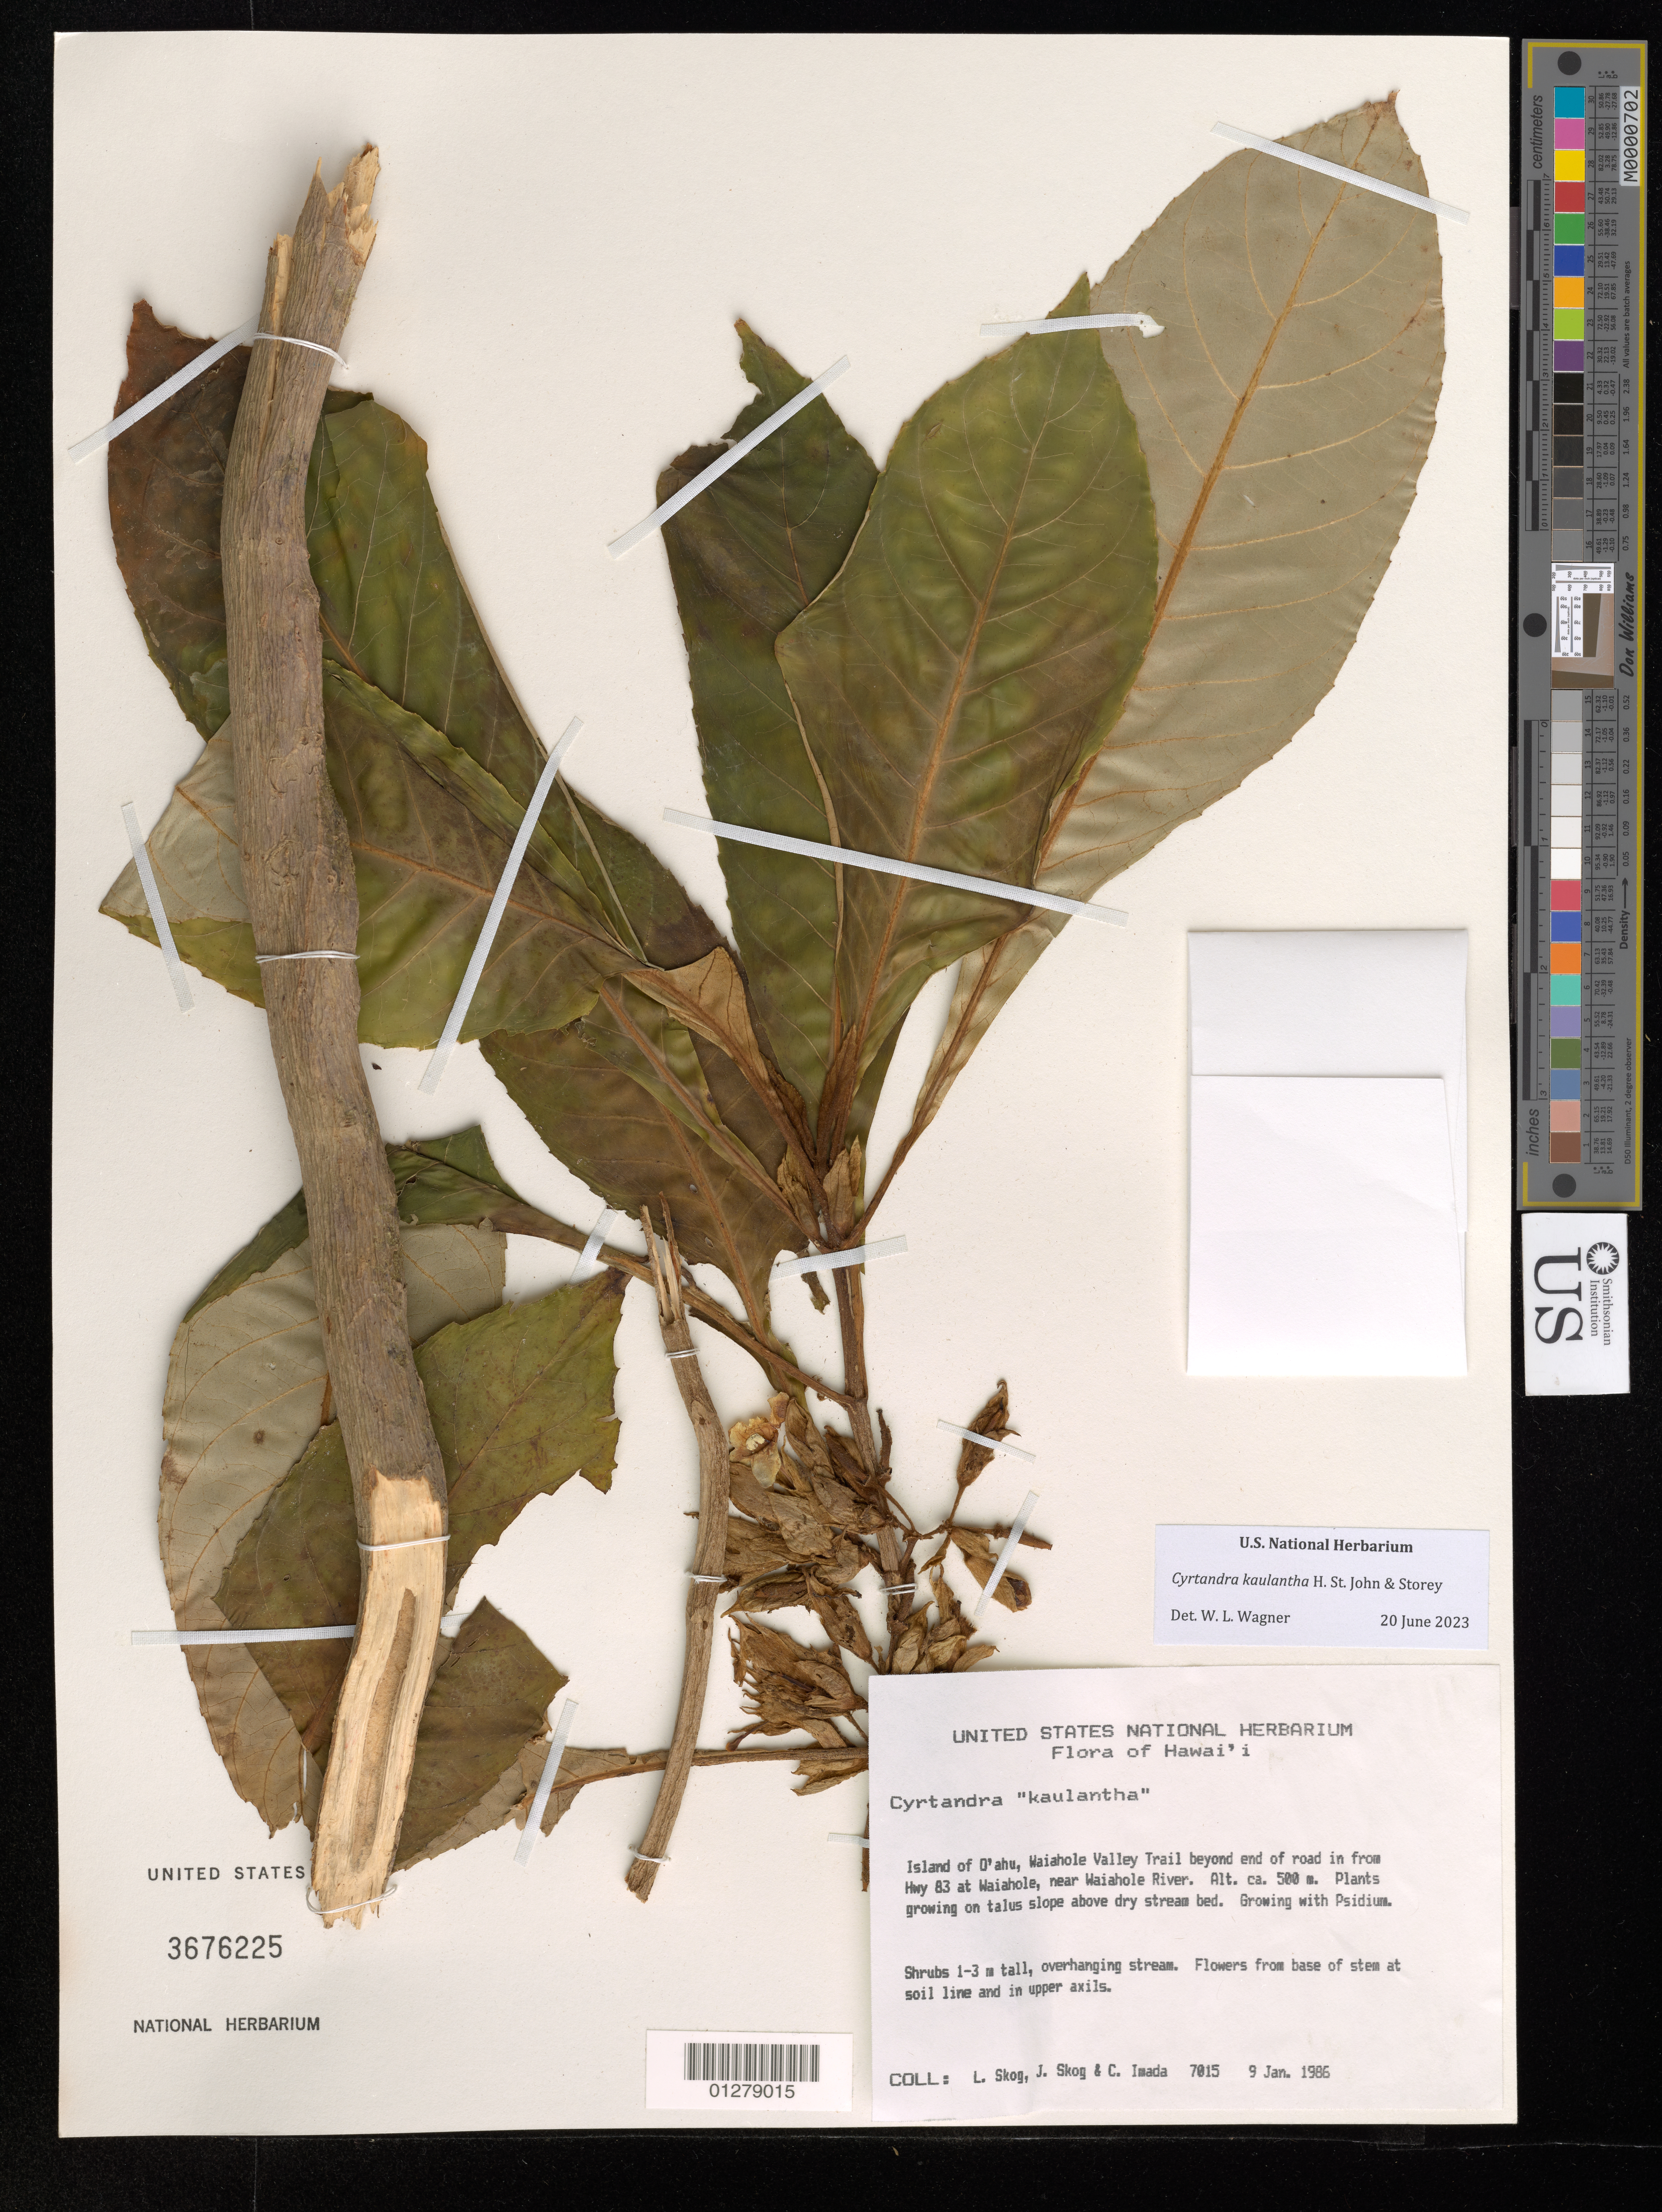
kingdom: Plantae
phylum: Tracheophyta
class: Magnoliopsida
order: Lamiales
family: Gesneriaceae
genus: Cyrtandra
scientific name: Cyrtandra kaulantha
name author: H. St. John & Storey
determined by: Wagner, W. L., (BOT), Smithsonian Institution - National Museum of Natural History (UNITED STATES)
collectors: L. E. Skog, J. E. Skog & C. Imada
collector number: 7015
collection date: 1986-01-09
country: United States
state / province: Hawaii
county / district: Honolulu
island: Oahu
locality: Waiahole Valley Trail beyond end of road in from Hwy 83 at Waiahole, near Waiahole River.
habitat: On talus slope above dry stream bed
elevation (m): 500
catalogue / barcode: US 3676225